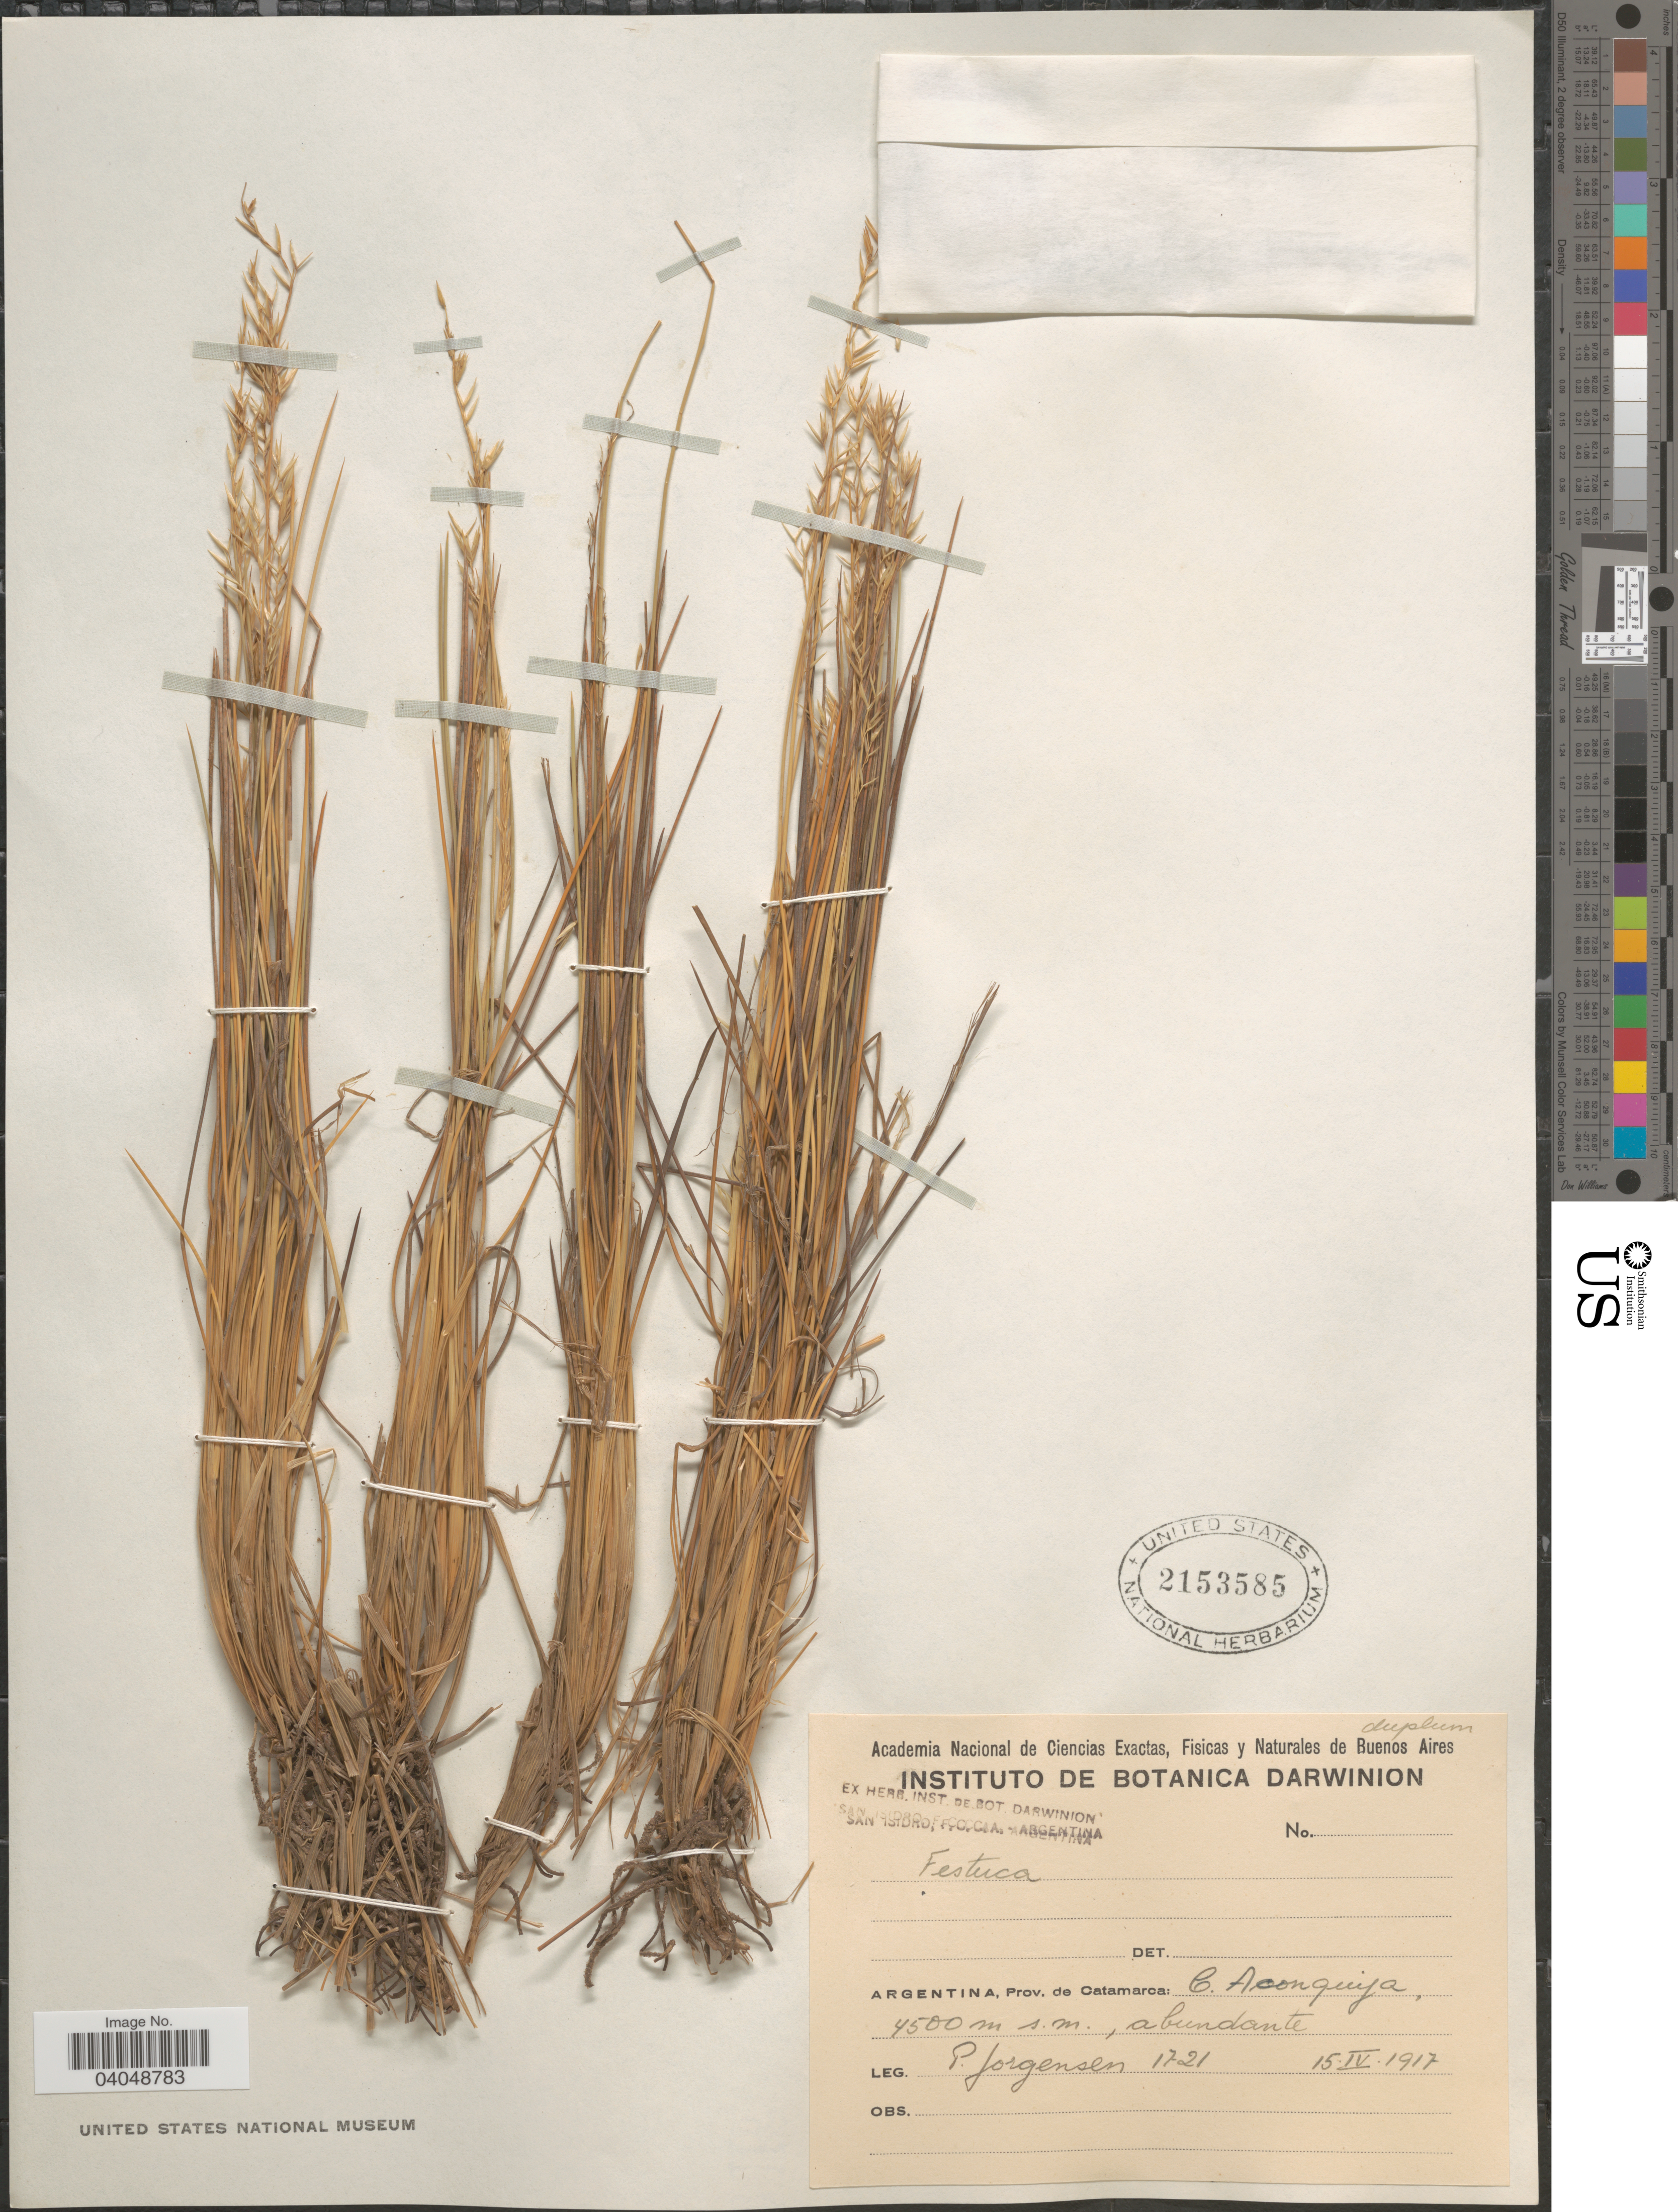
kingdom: Plantae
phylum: Tracheophyta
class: Liliopsida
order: Poales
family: Poaceae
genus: Festuca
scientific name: Festuca sp.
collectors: P. Jörgensen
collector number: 1721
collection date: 1917-04-15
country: Argentina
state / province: Catamarca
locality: C. Aconquija.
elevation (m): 4500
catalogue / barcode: US 2153585